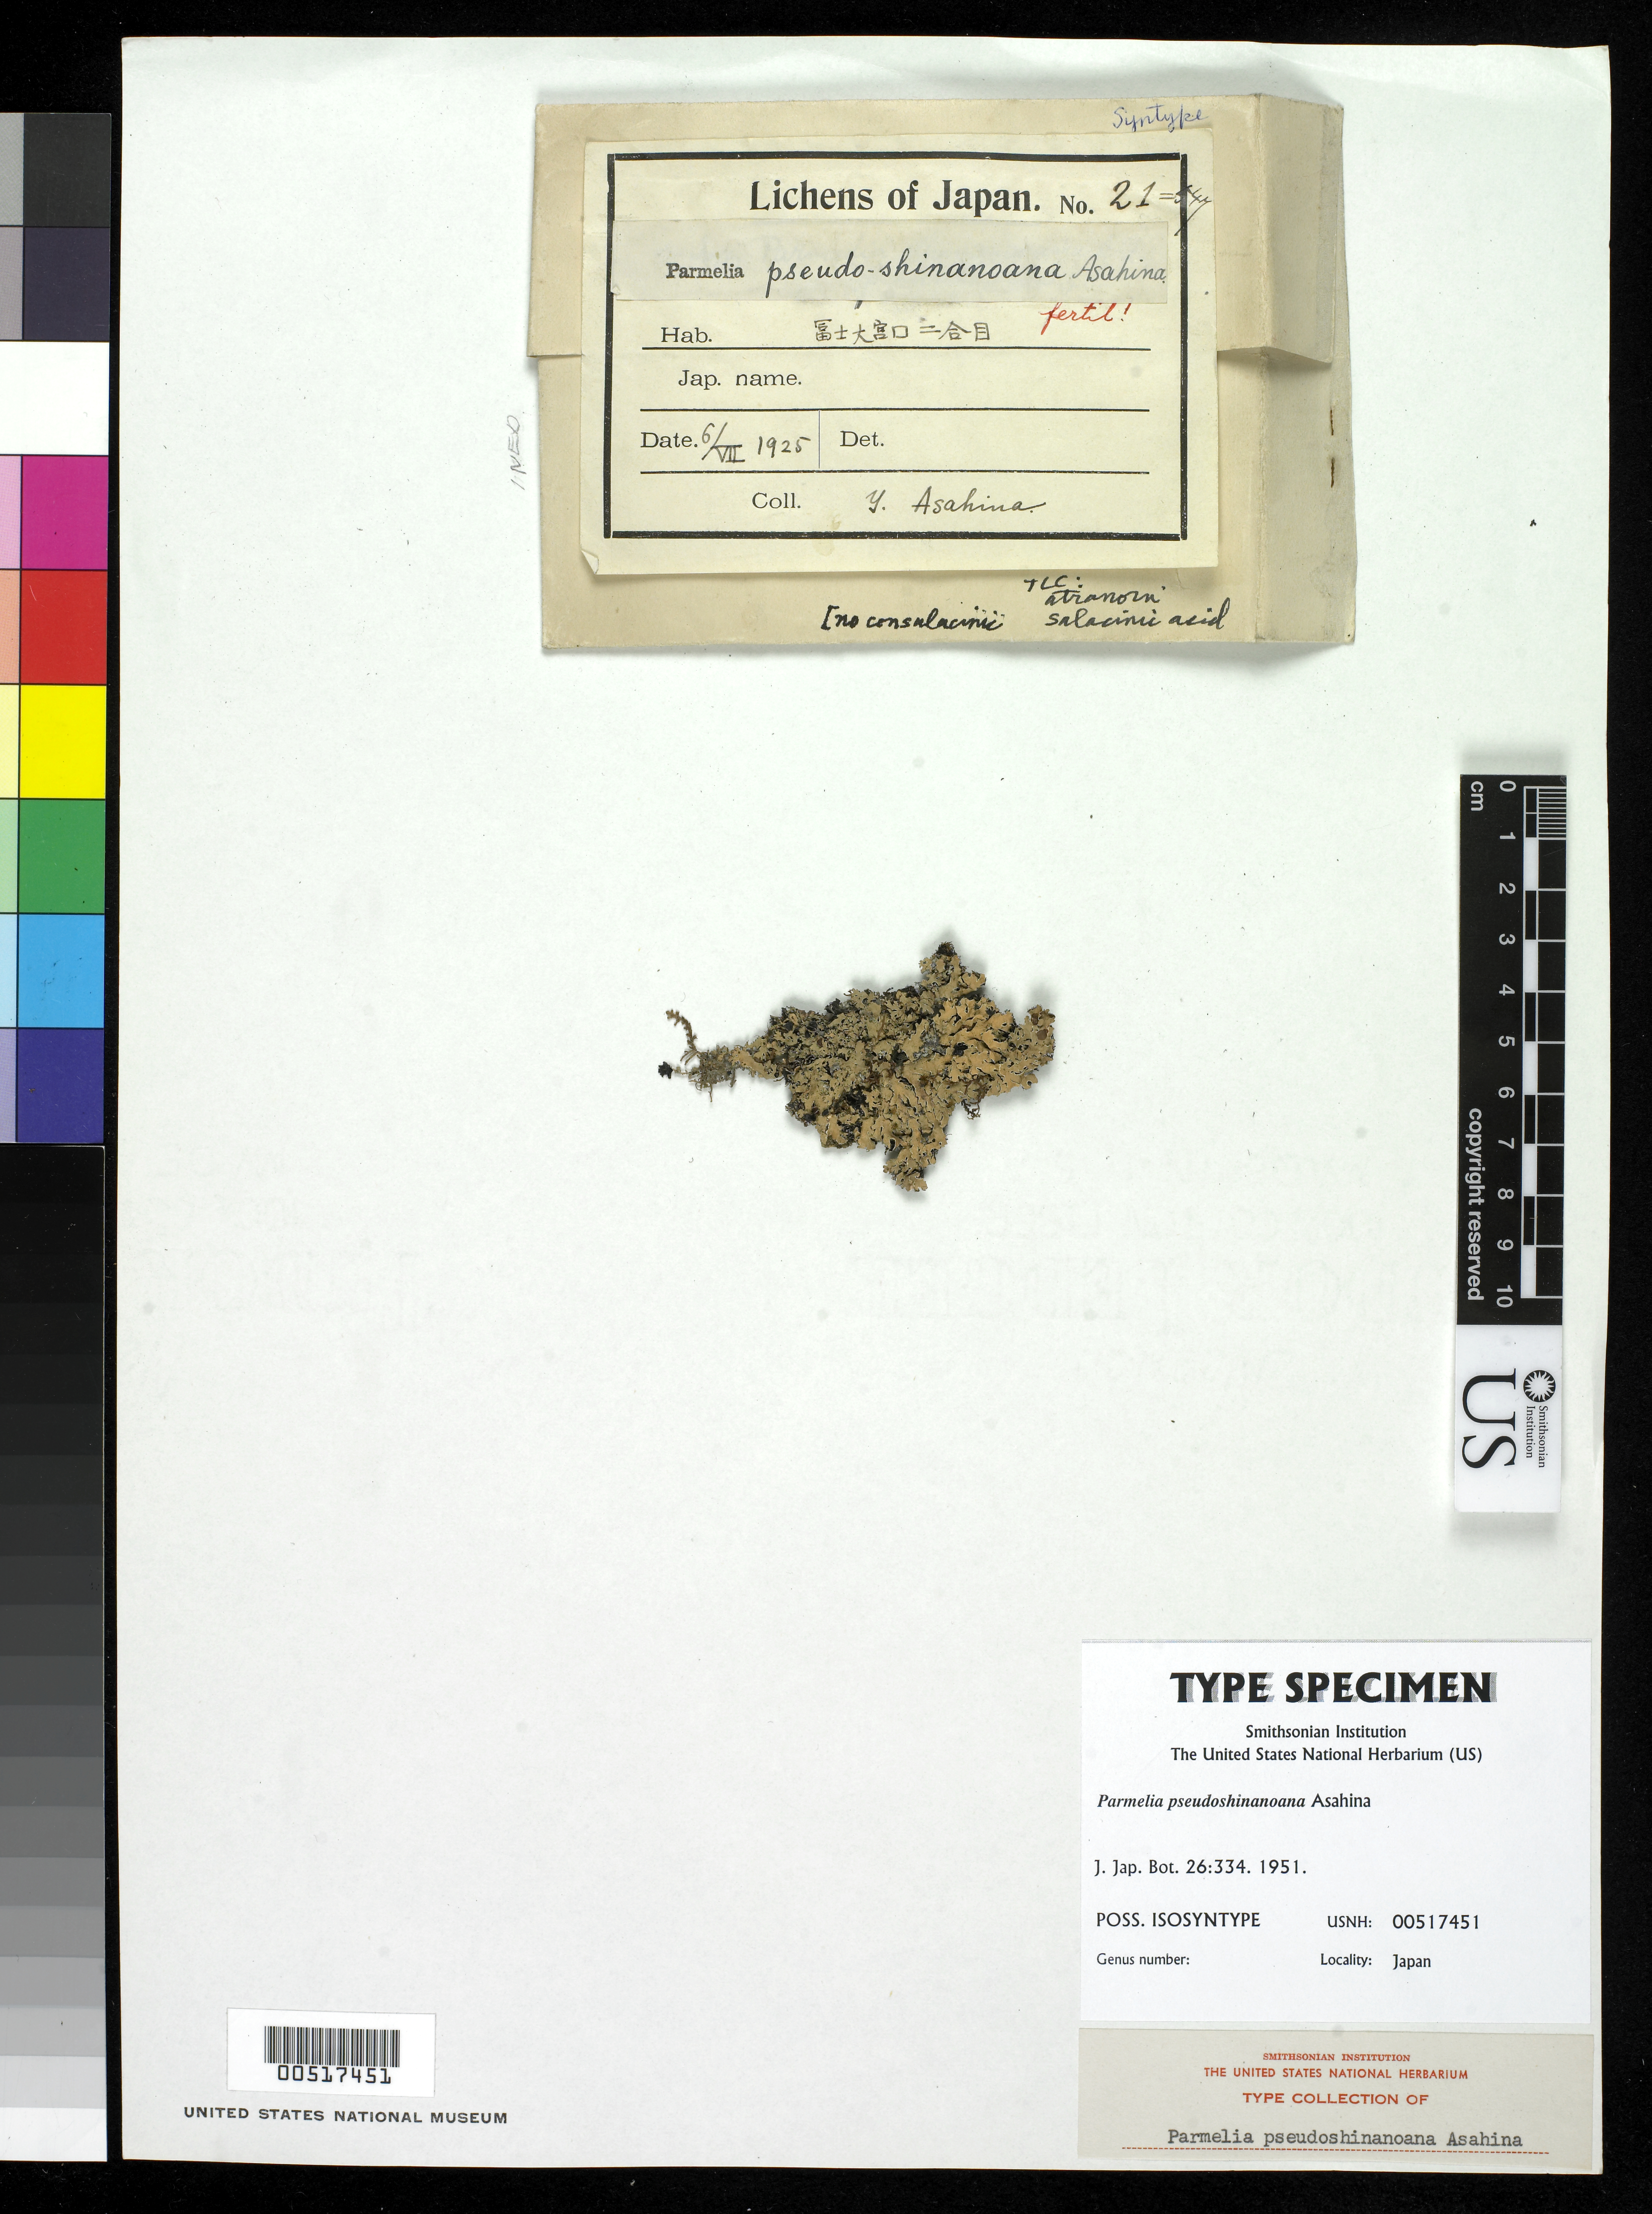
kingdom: Fungi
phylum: Ascomycota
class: Lecanoromycetes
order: Lecanorales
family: Parmeliaceae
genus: Parmelia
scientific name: Parmelia pseudoshinanoana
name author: Asahina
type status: Possible Syntype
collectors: Y. Asahina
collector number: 21/547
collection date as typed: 06 Jul 1925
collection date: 1925-07-06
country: Japan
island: Honshu